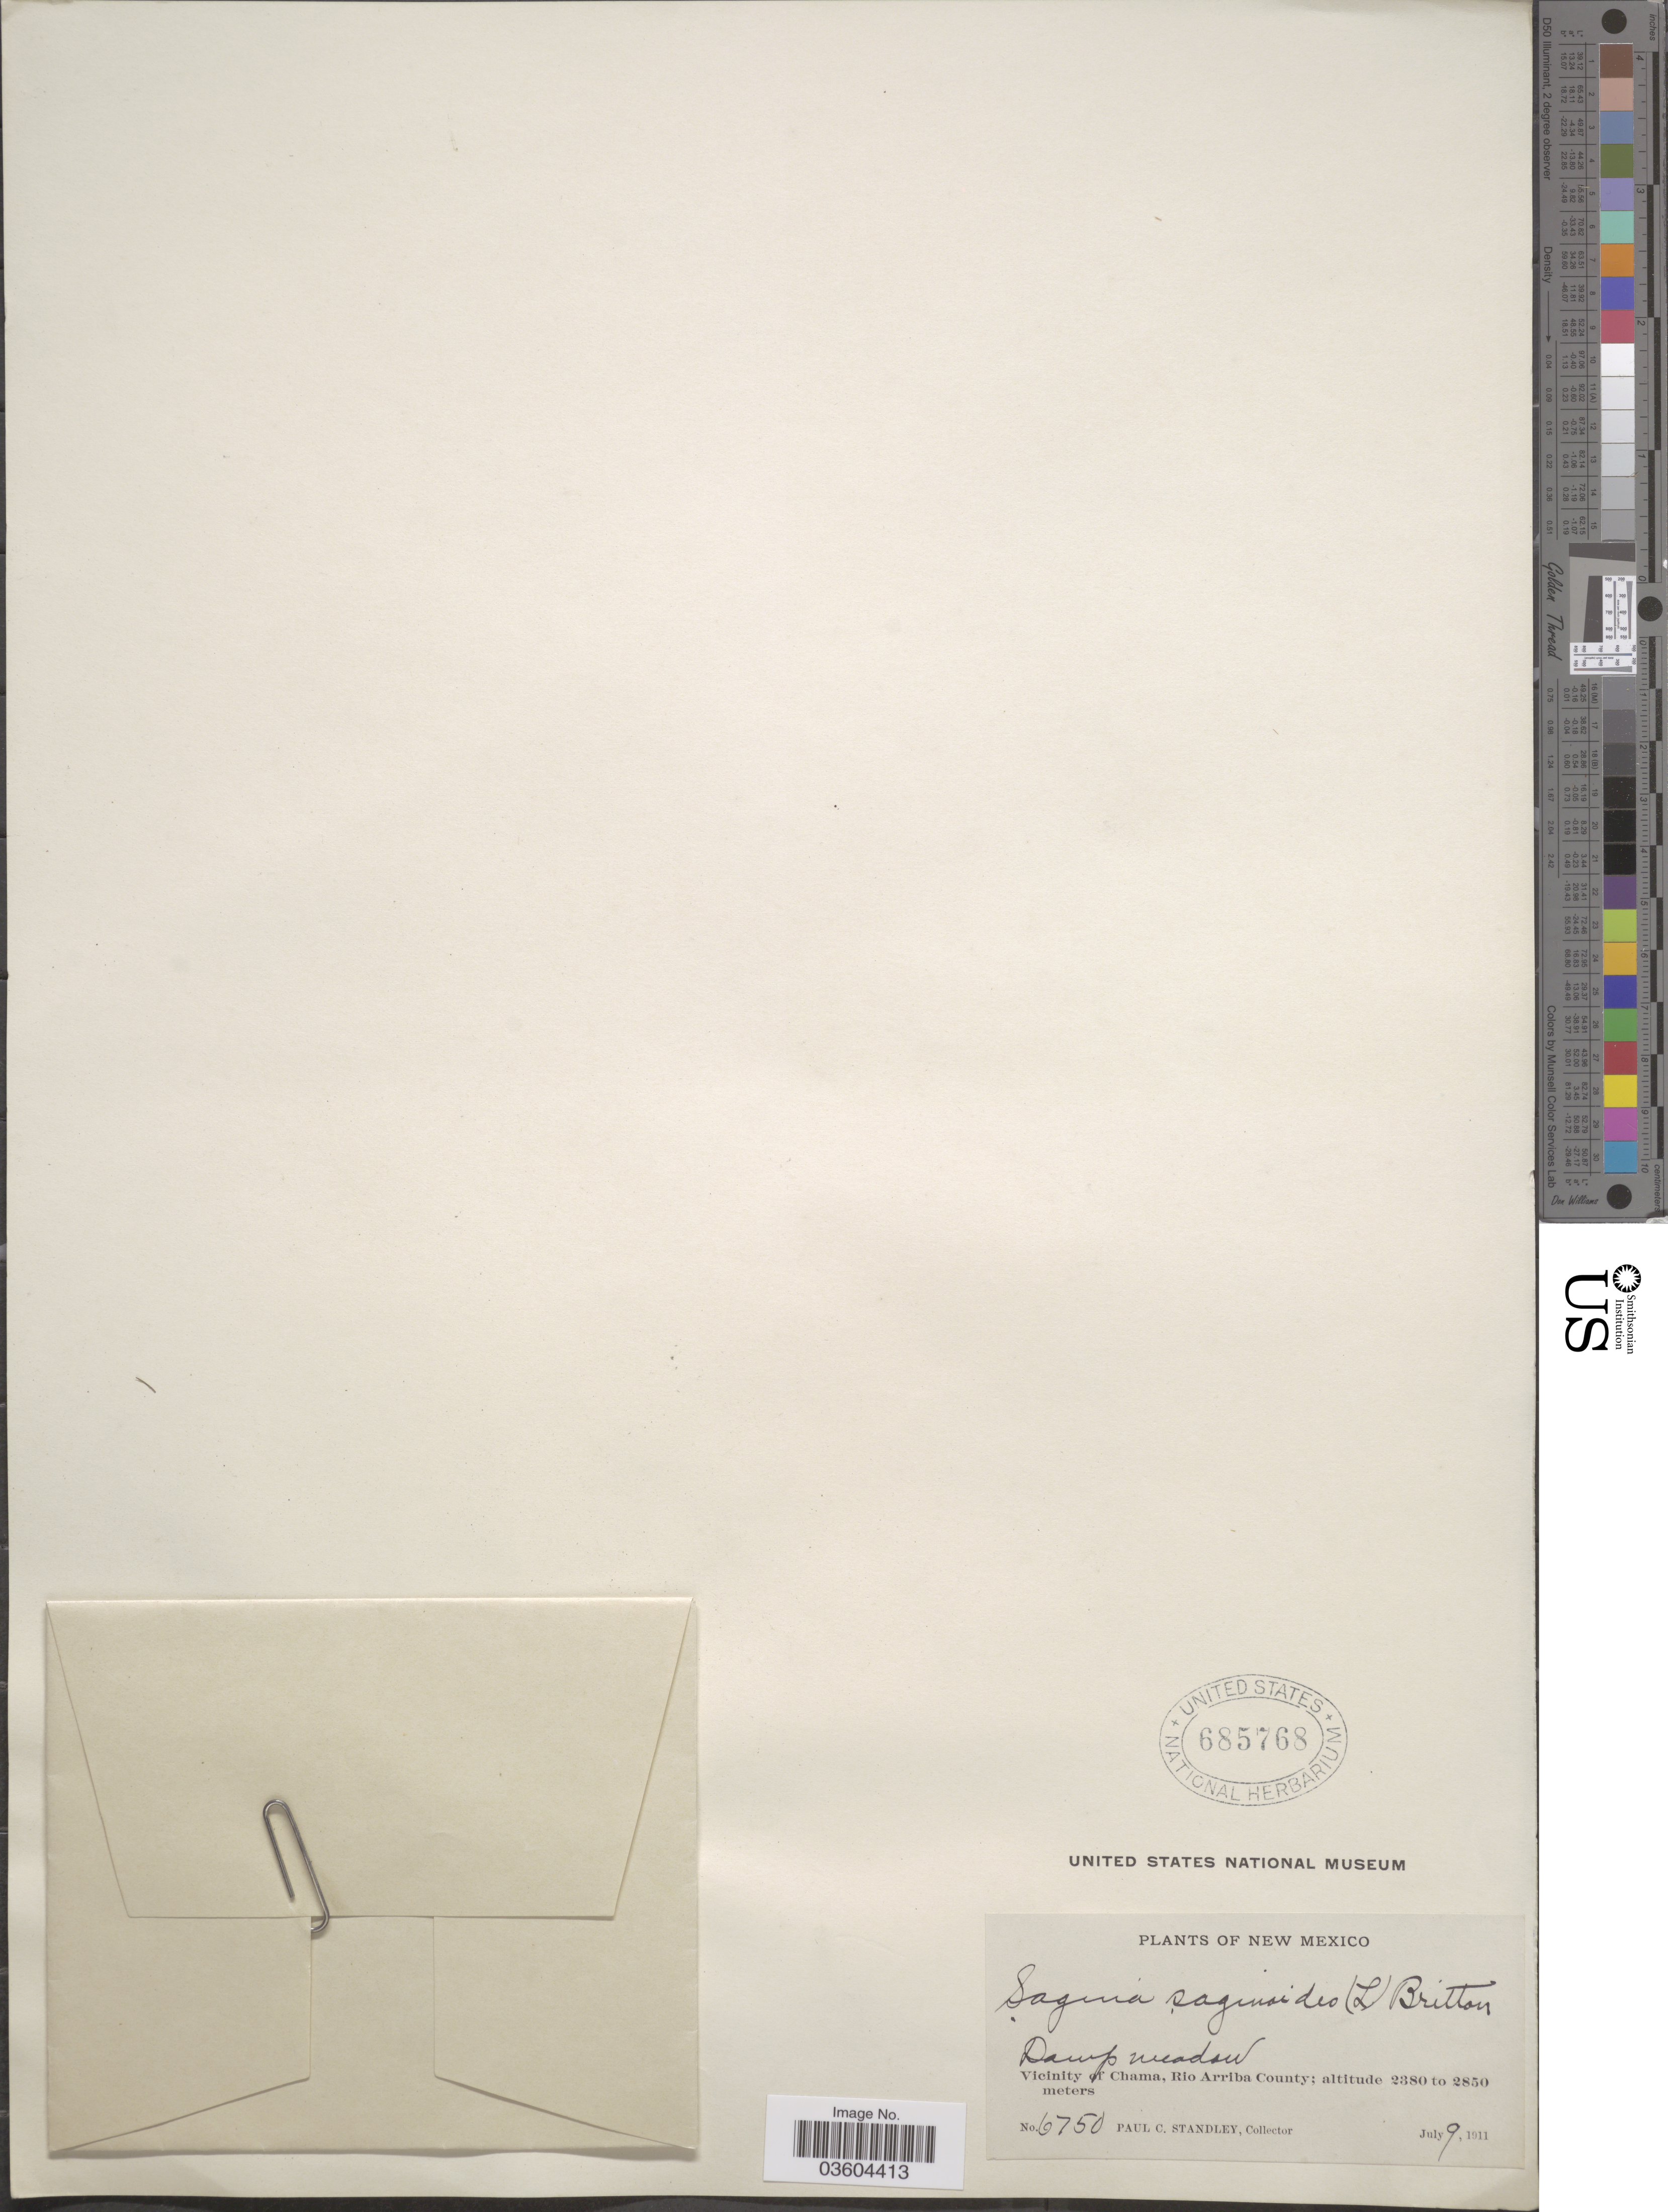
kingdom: Plantae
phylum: Tracheophyta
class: Magnoliopsida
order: Caryophyllales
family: Caryophyllaceae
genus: Sagina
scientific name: Sagina saginoides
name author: (L.) H. Karst.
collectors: P. C. Standley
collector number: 6750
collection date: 1911-07-09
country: United States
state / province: New Mexico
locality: Vicinity of Chama, Rio Arriba County.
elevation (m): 2380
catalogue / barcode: US 685768